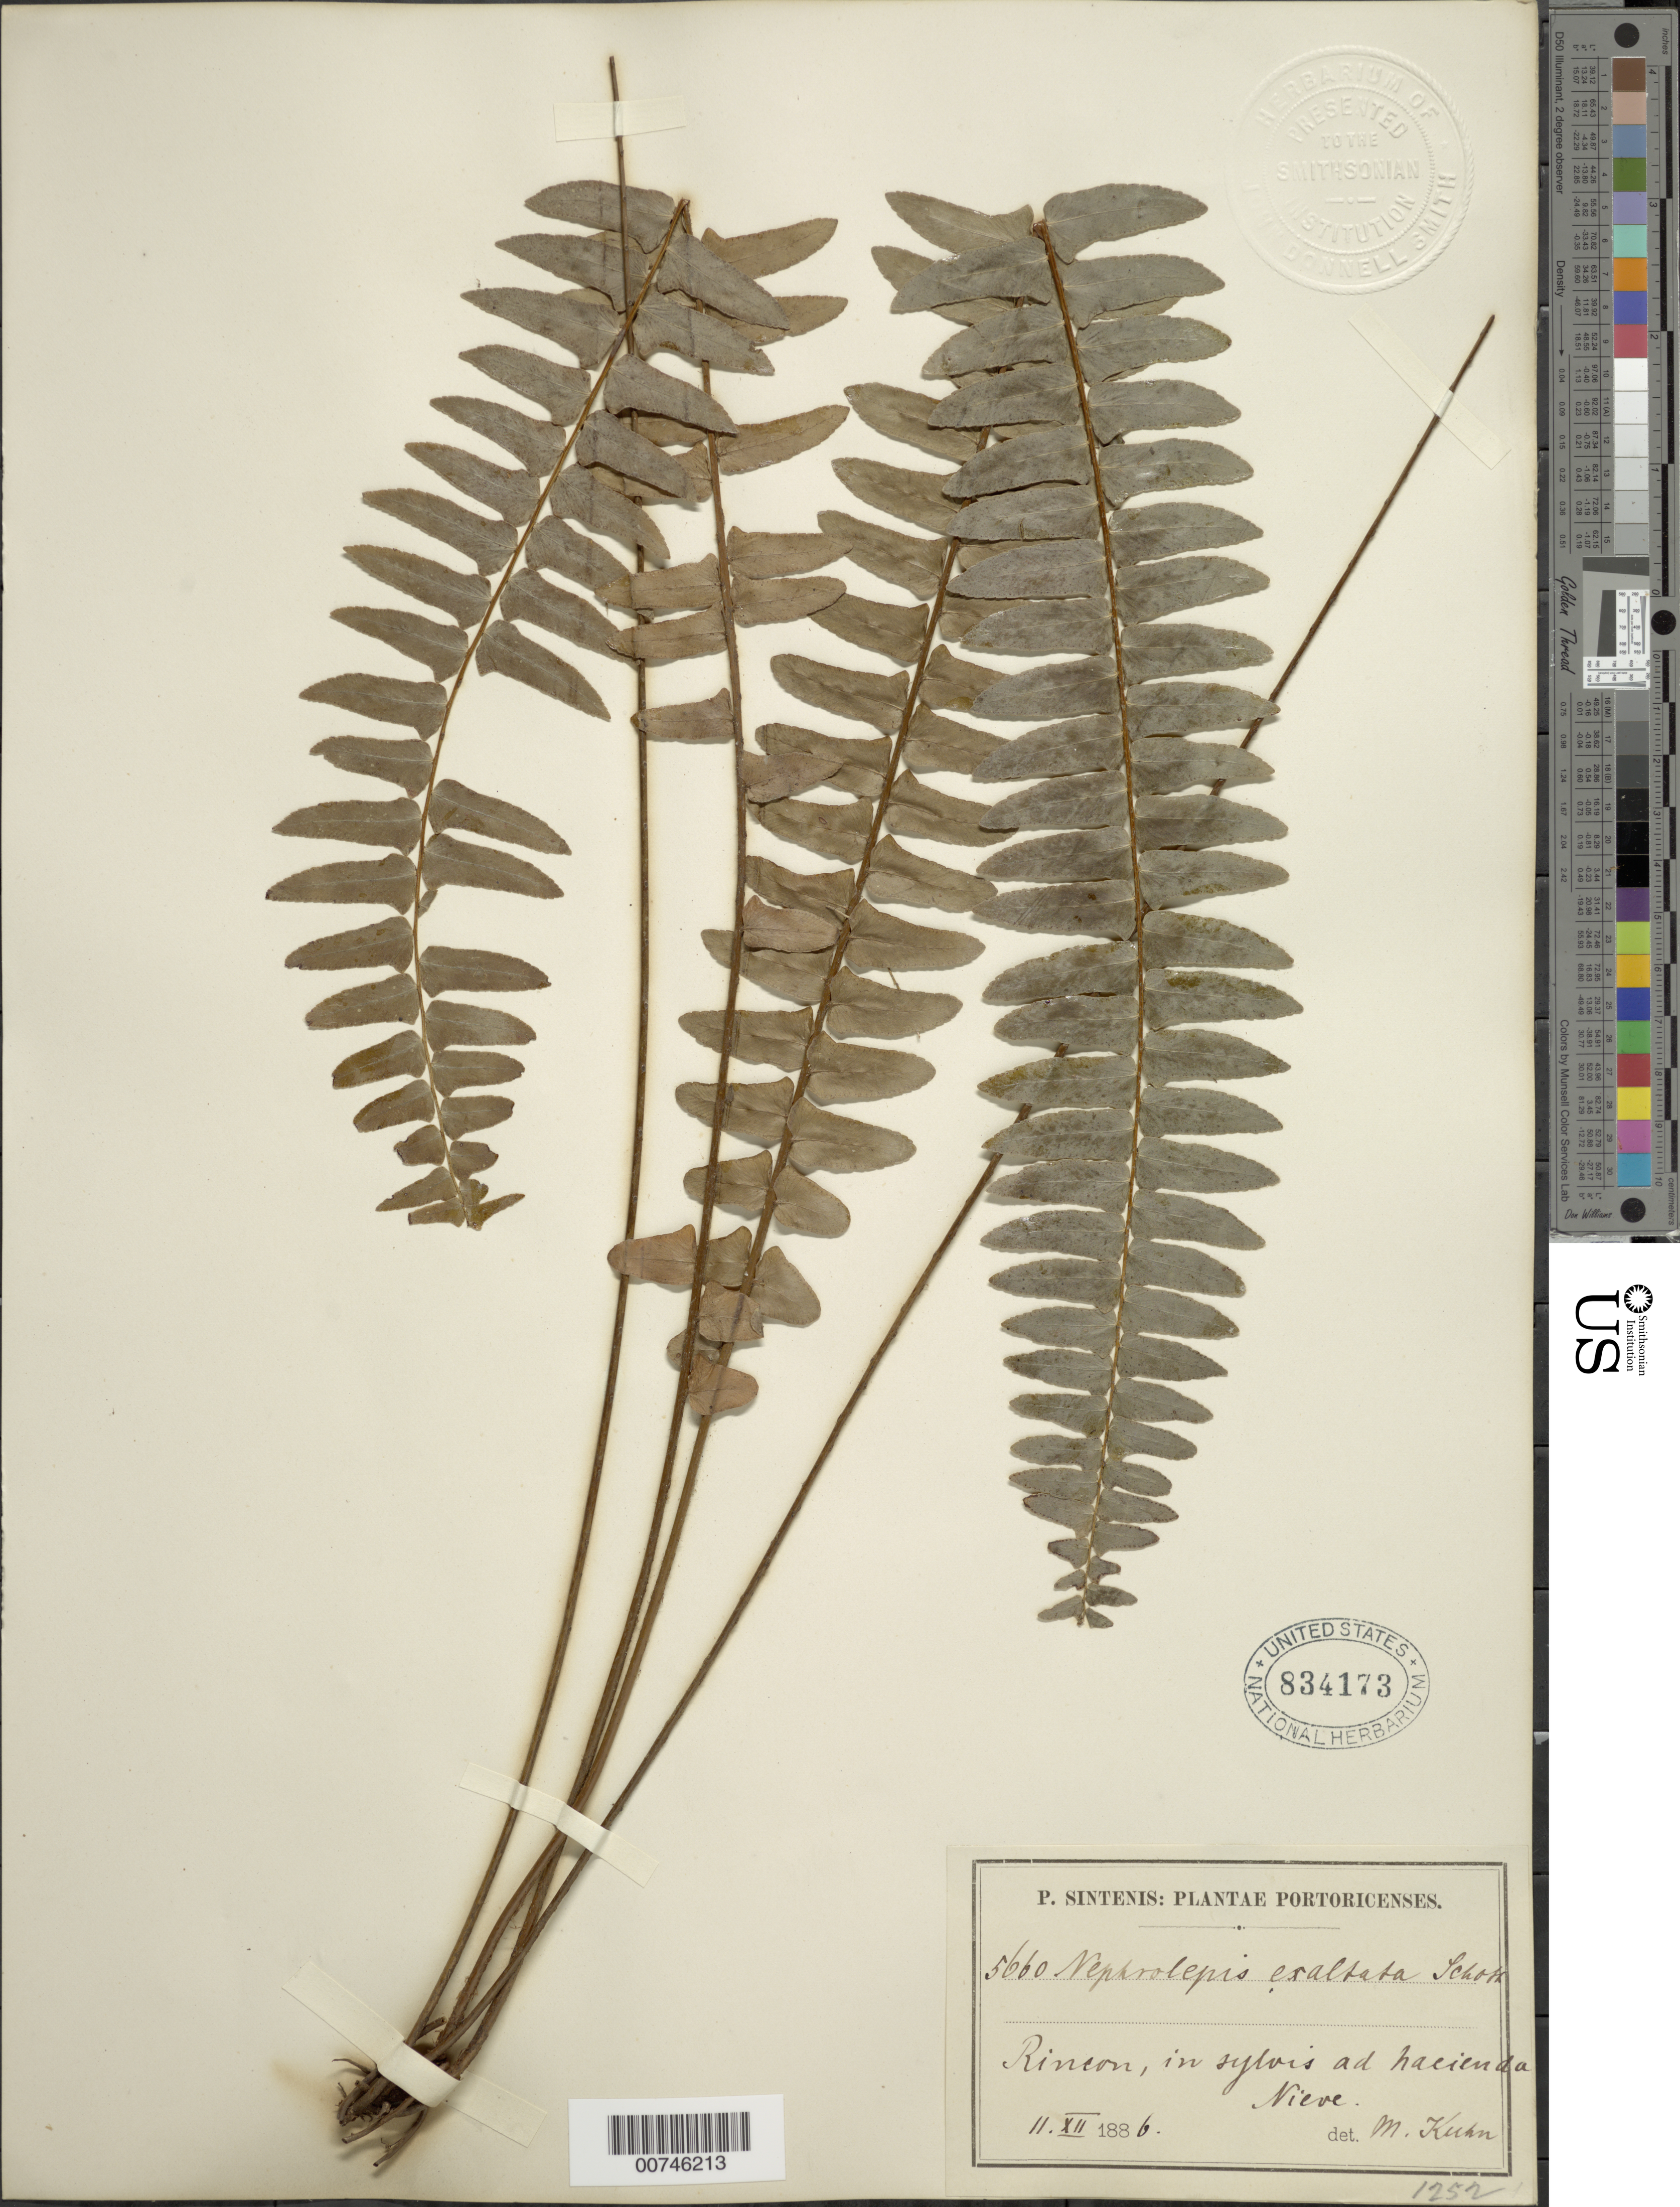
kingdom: Plantae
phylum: Tracheophyta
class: Polypodiopsida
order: Polypodiales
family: Nephrolepidaceae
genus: Nephrolepis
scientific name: Nephrolepis exaltata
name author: (L.) Schott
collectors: P. Sintenis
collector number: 5660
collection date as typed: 11 Dec 1886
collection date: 1886-12-11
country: Puerto Rico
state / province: Rincón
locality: Rincon, in sylvis ad Hacienda Nieve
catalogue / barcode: US 834173